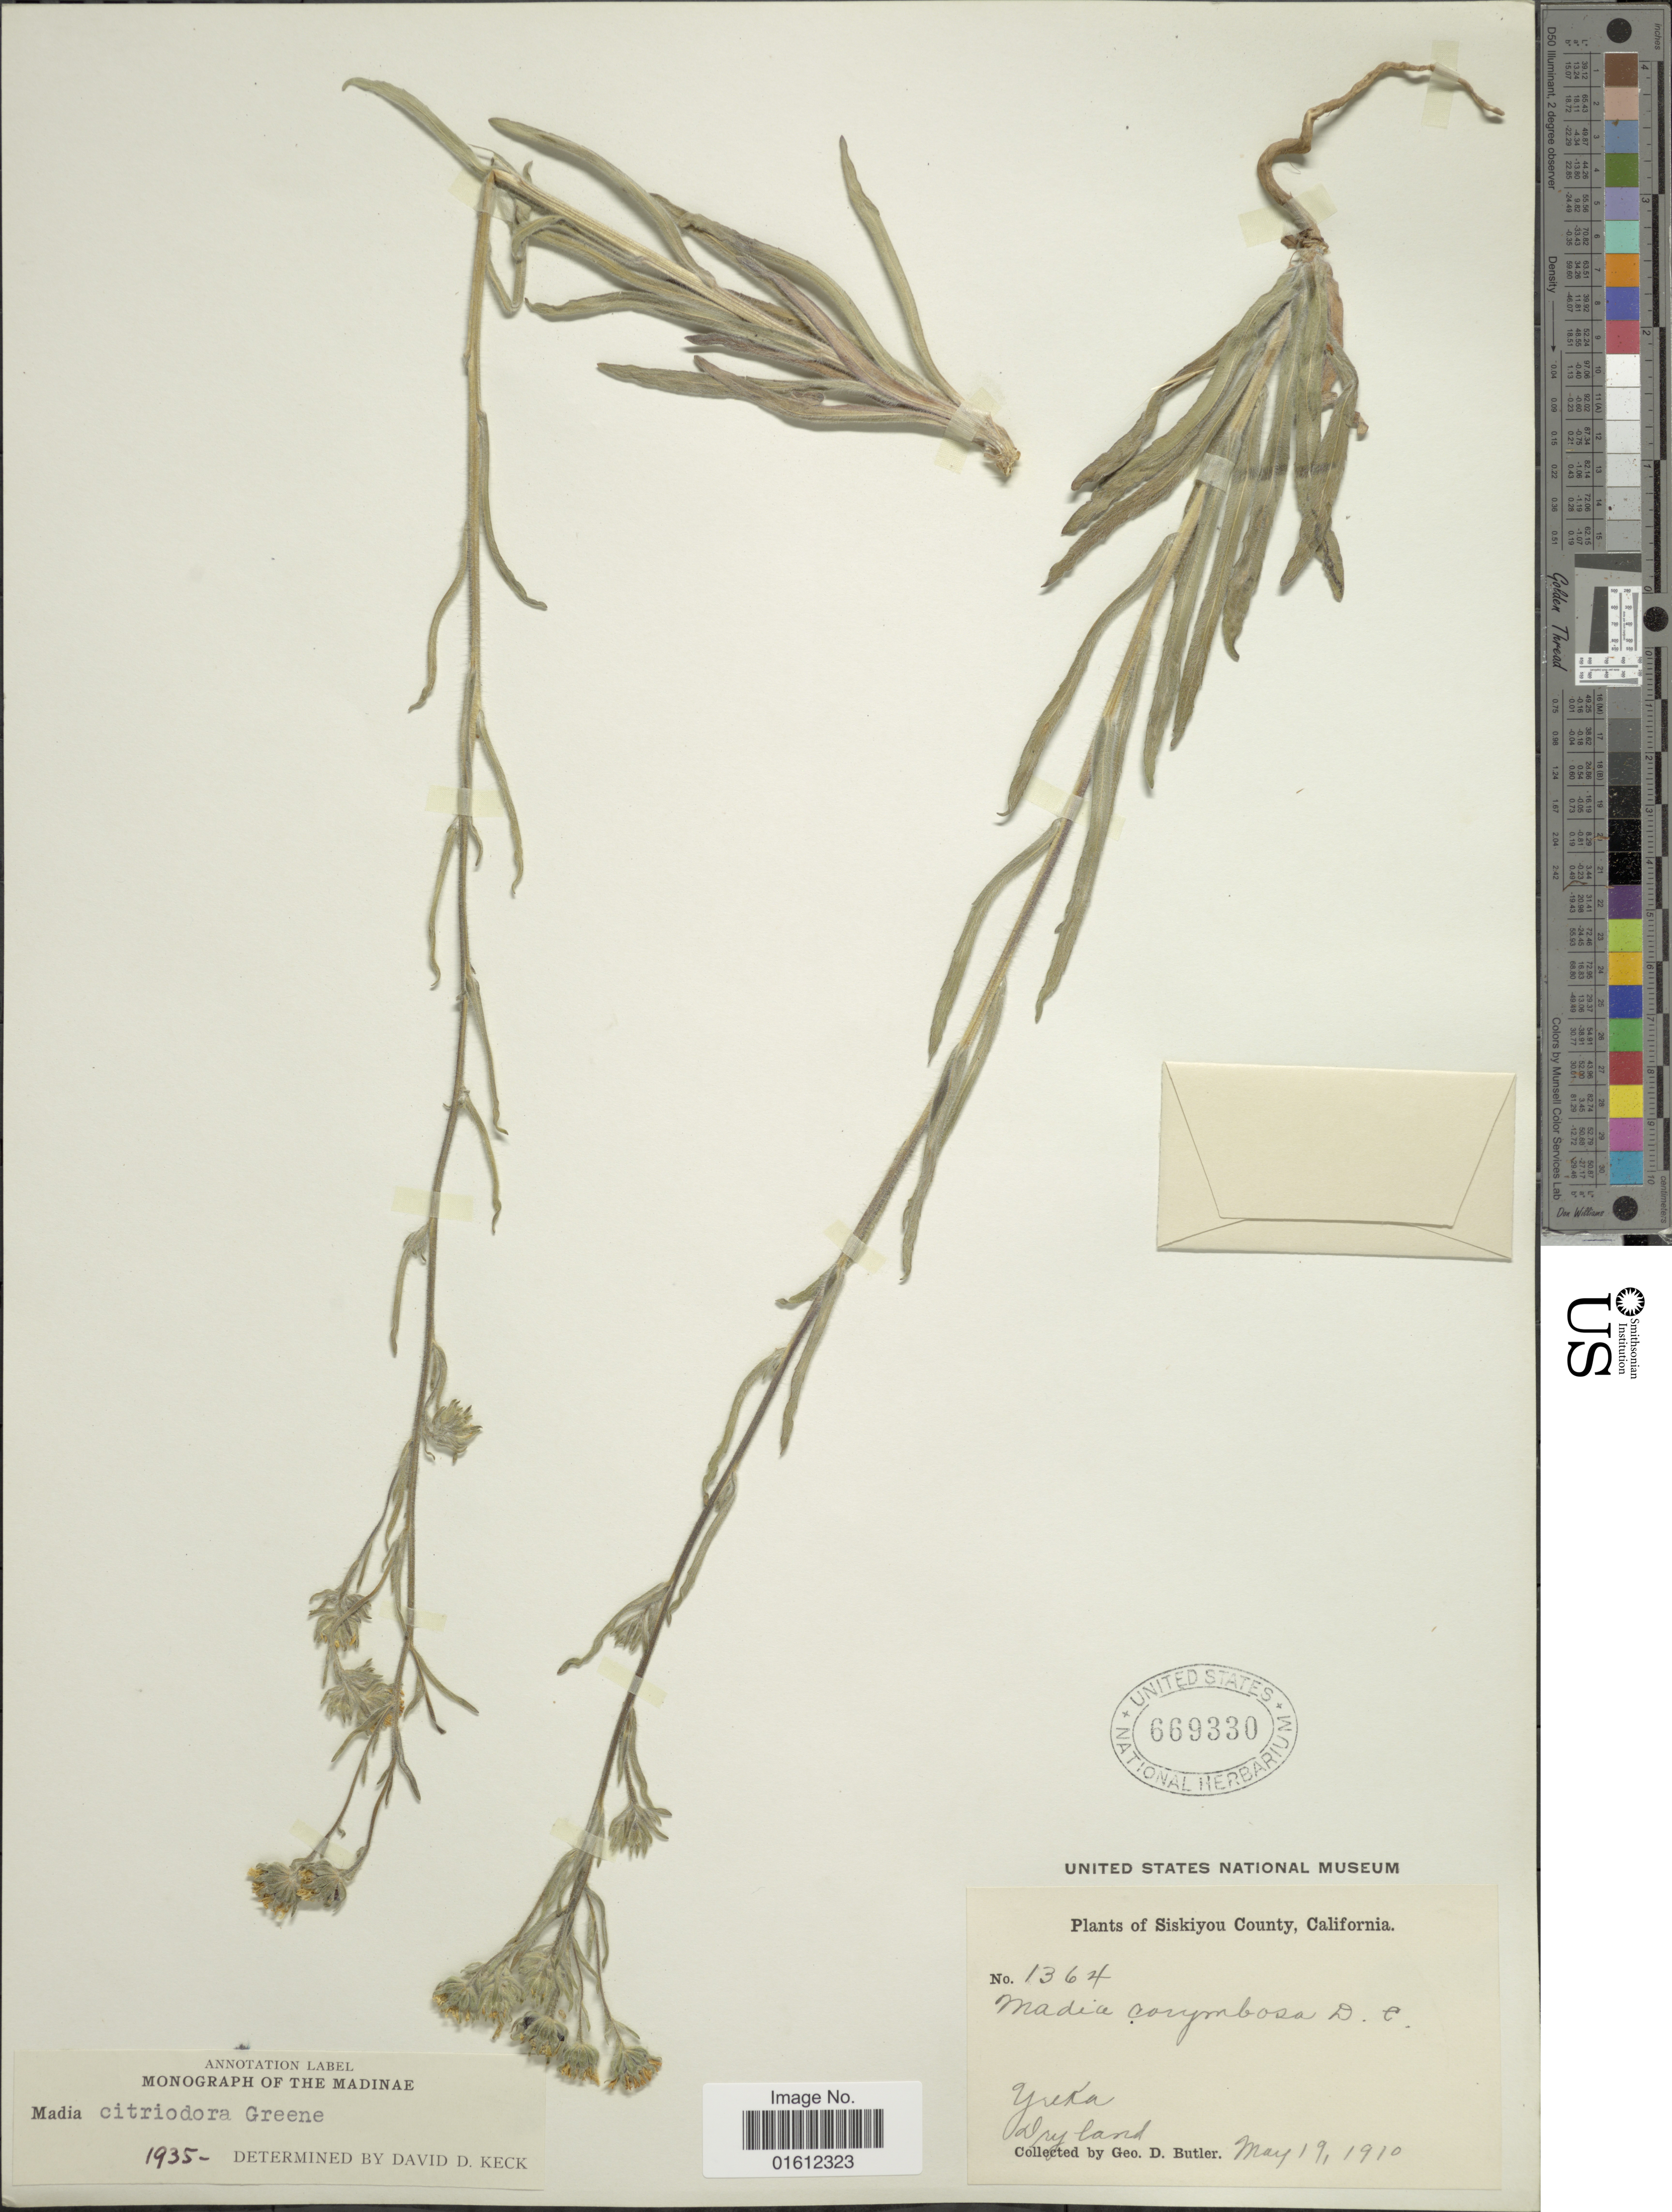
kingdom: Plantae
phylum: Tracheophyta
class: Magnoliopsida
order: Asterales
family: Asteraceae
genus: Madia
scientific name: Madia citriodora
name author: Greene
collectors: G. D. Butler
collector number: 1364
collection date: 1910-05-19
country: United States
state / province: California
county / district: Siskiyou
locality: Siskiyou County, Yreka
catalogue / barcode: US 669330